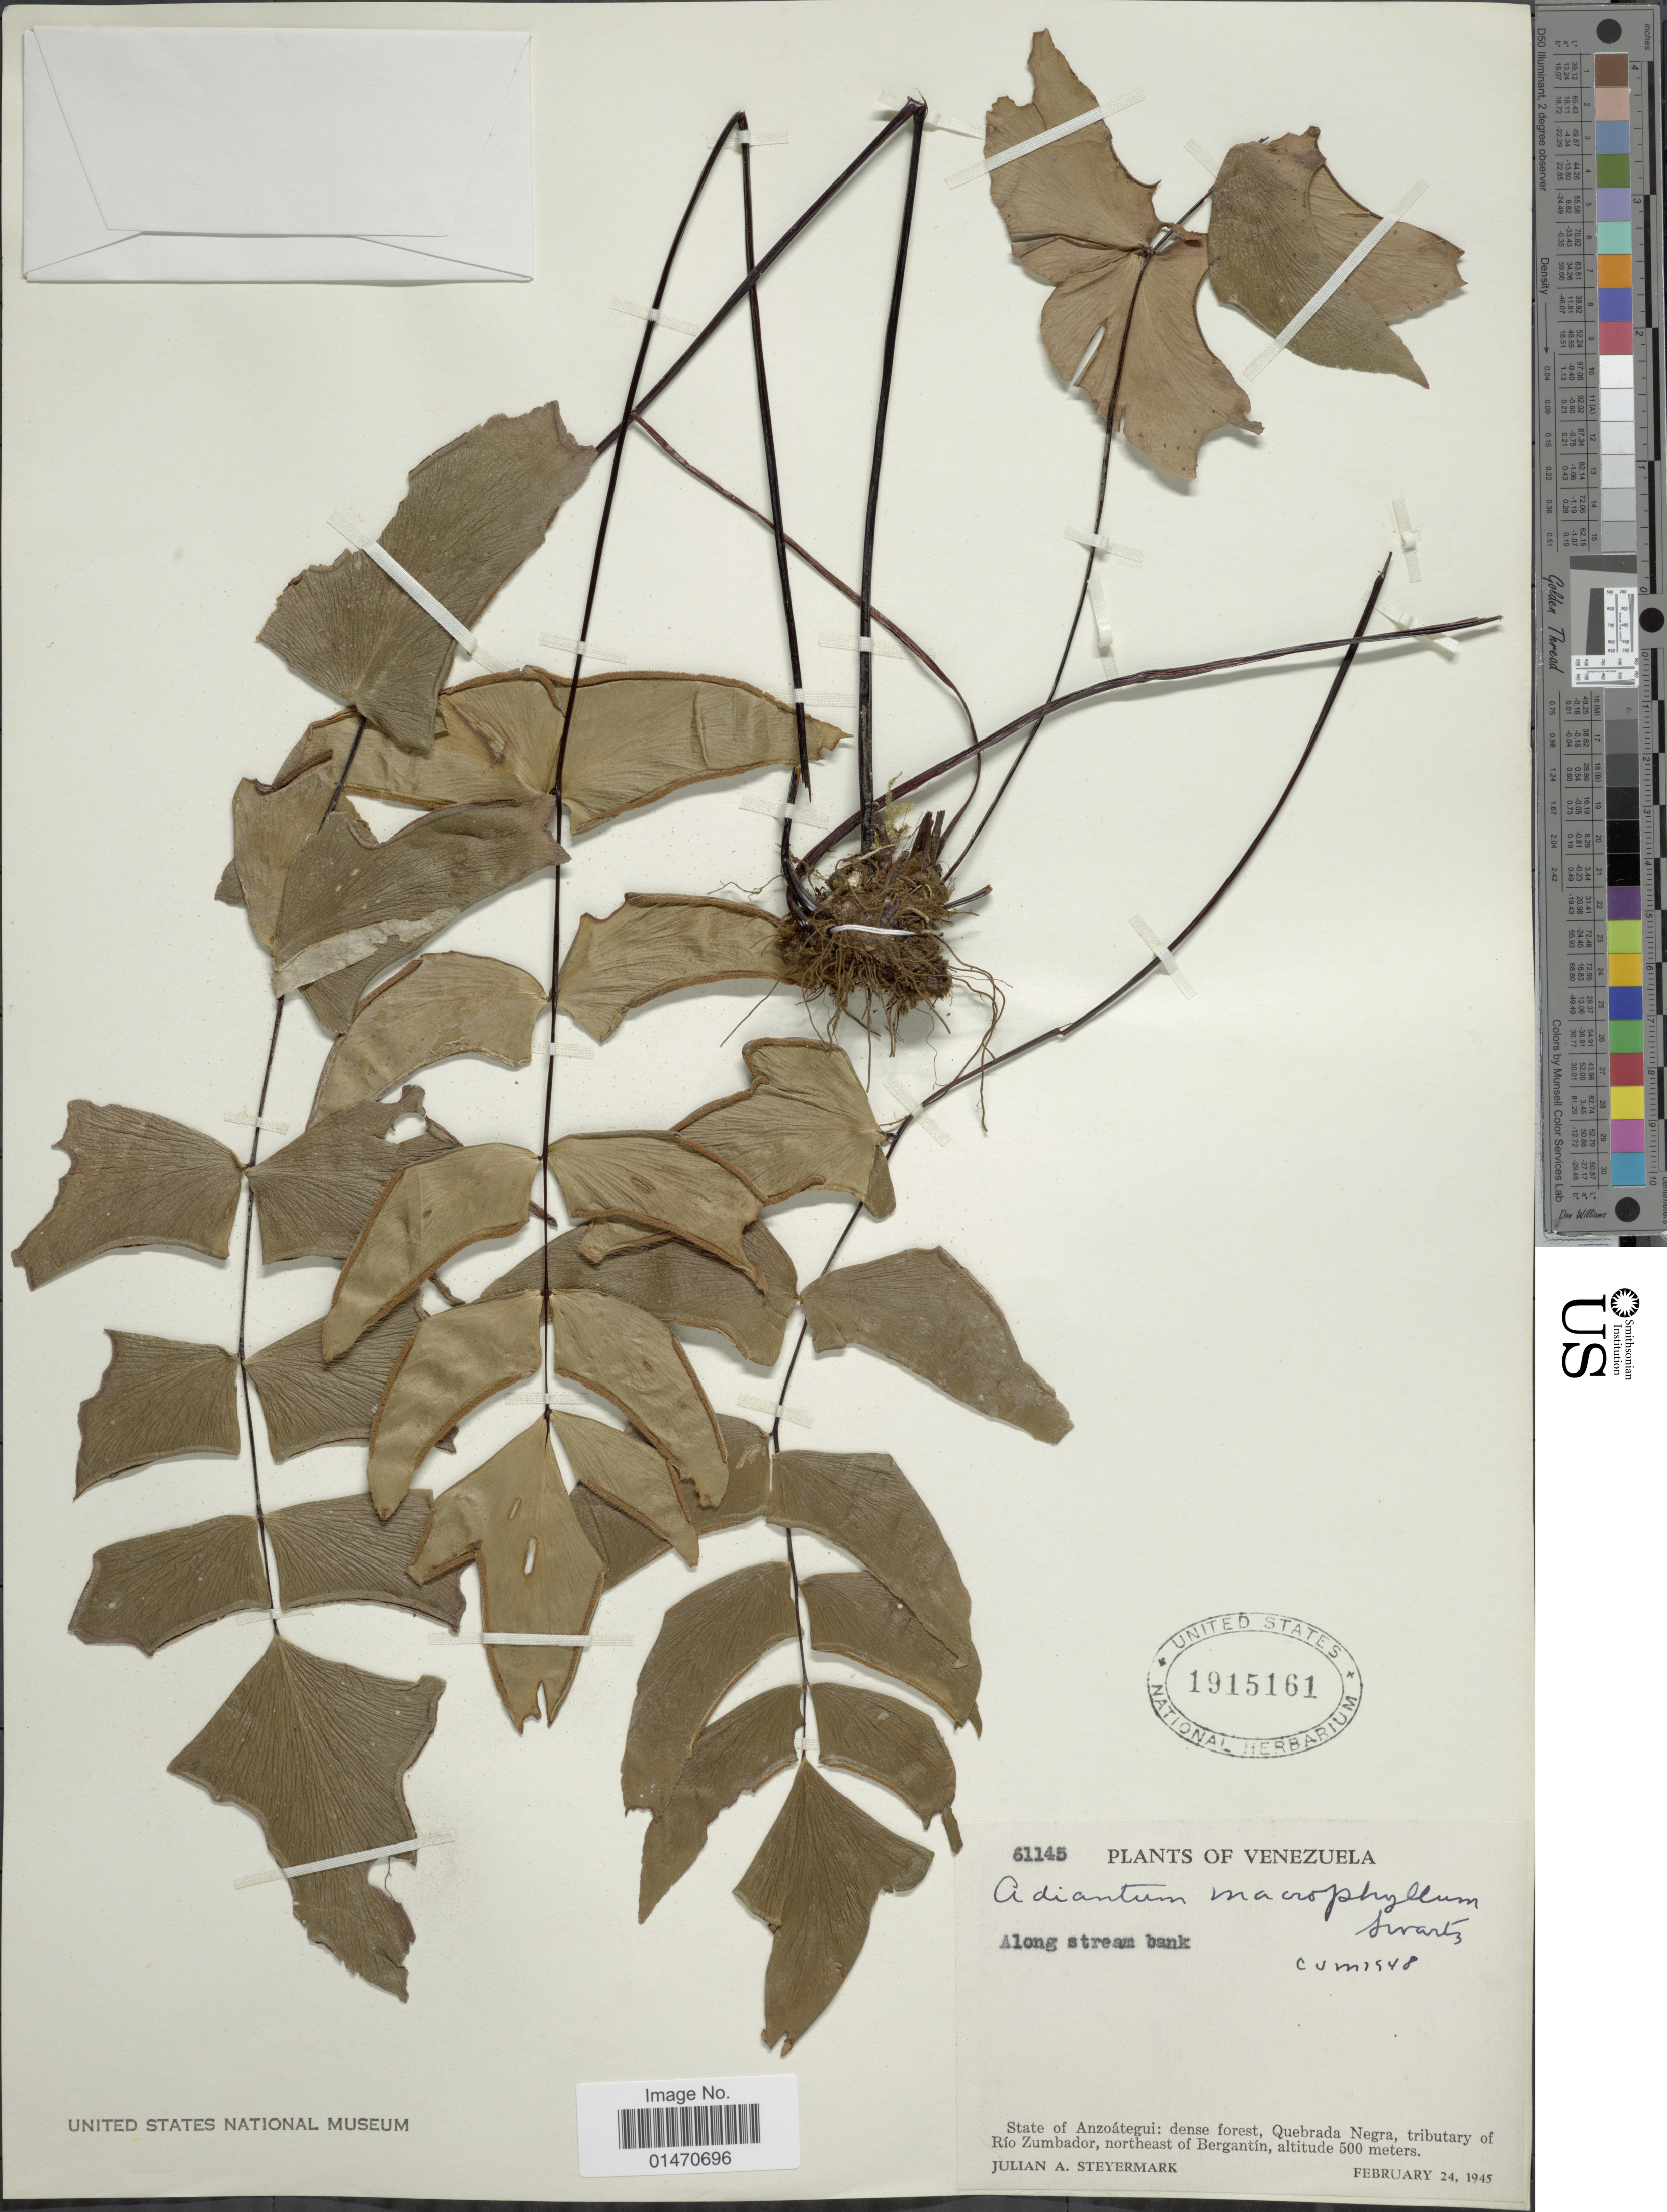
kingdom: Plantae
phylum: Tracheophyta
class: Polypodiopsida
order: Polypodiales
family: Pteridaceae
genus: Adiantum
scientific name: Adiantum macrophyllum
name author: Sw.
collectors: J. Steyermark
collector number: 61145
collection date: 1945-02-24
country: Venezuela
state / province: Anzoategui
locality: Along stream bank, State of Anzoategui: dense forest, Quebrada Negra, tributary of Rio Zumbador, northeast of Bergantin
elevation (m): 500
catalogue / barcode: US 1915161